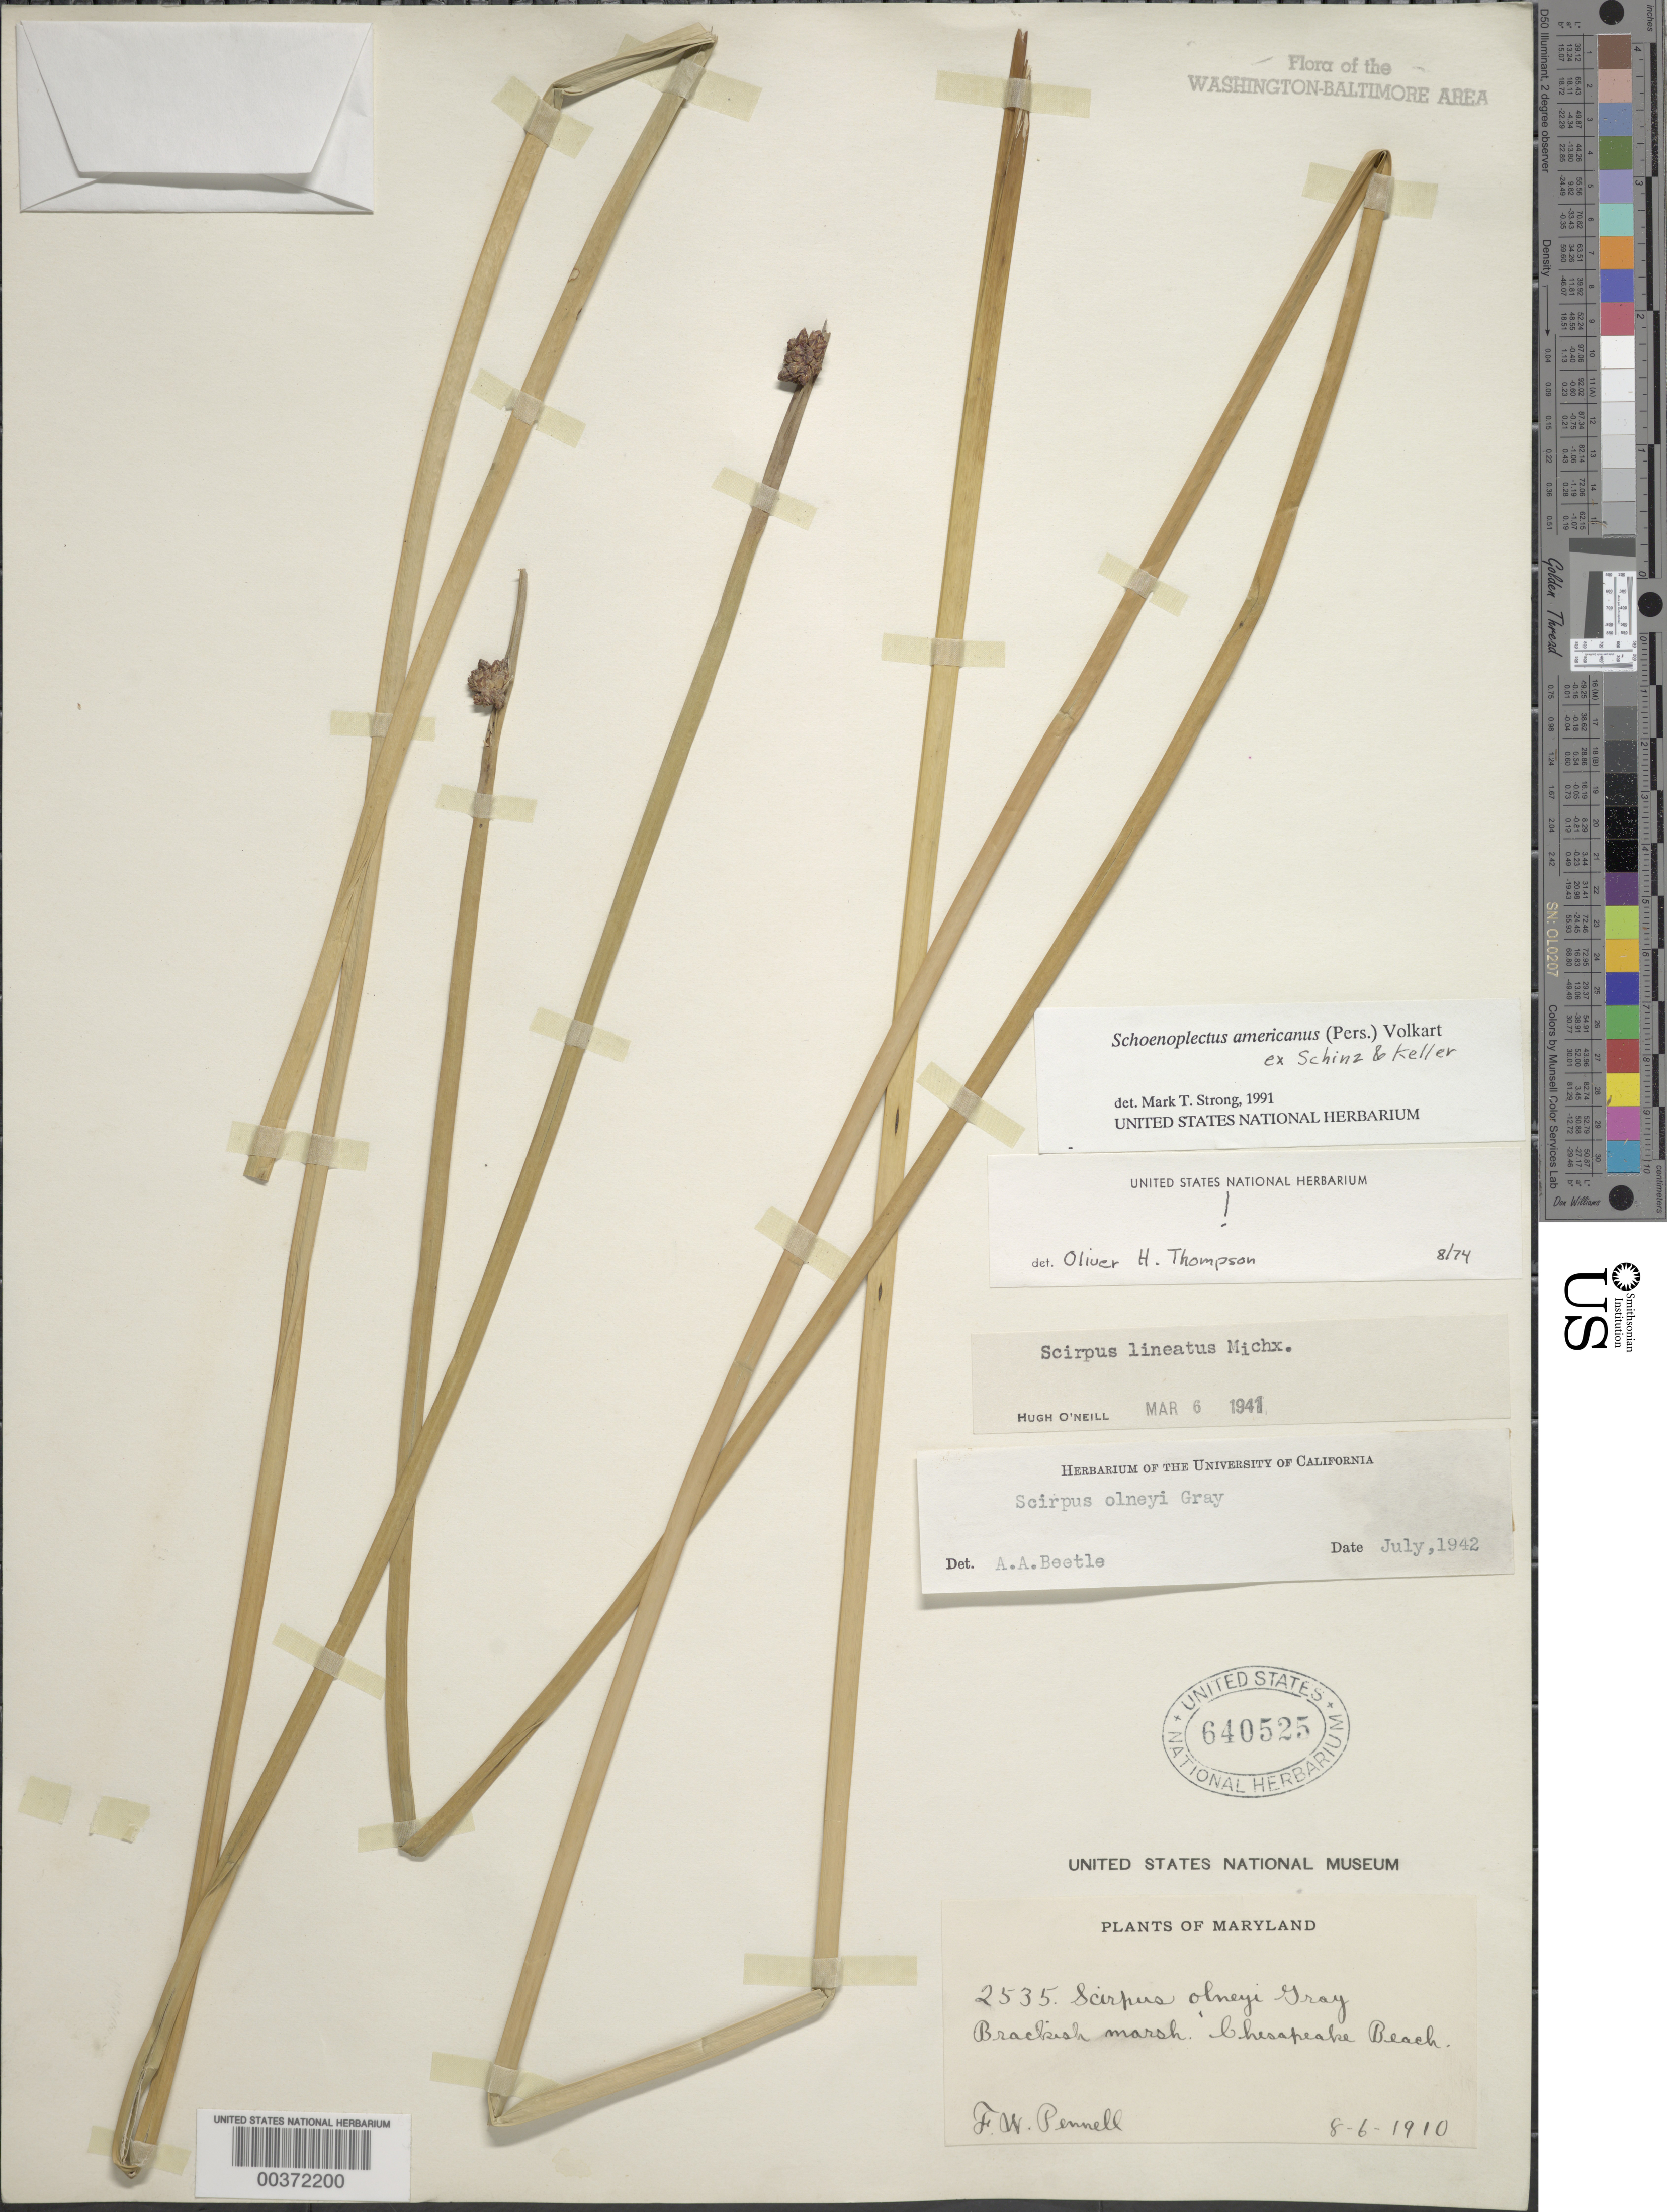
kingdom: Plantae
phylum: Tracheophyta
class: Liliopsida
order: Poales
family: Cyperaceae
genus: Schoenoplectus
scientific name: Schoenoplectus americanus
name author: (Pers.) Volkart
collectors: F. W. Pennell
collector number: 2535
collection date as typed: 06 Aug 1910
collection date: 1910-08-06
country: United States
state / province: Maryland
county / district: Calvert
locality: Chesapeake Beach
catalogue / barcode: US 640525